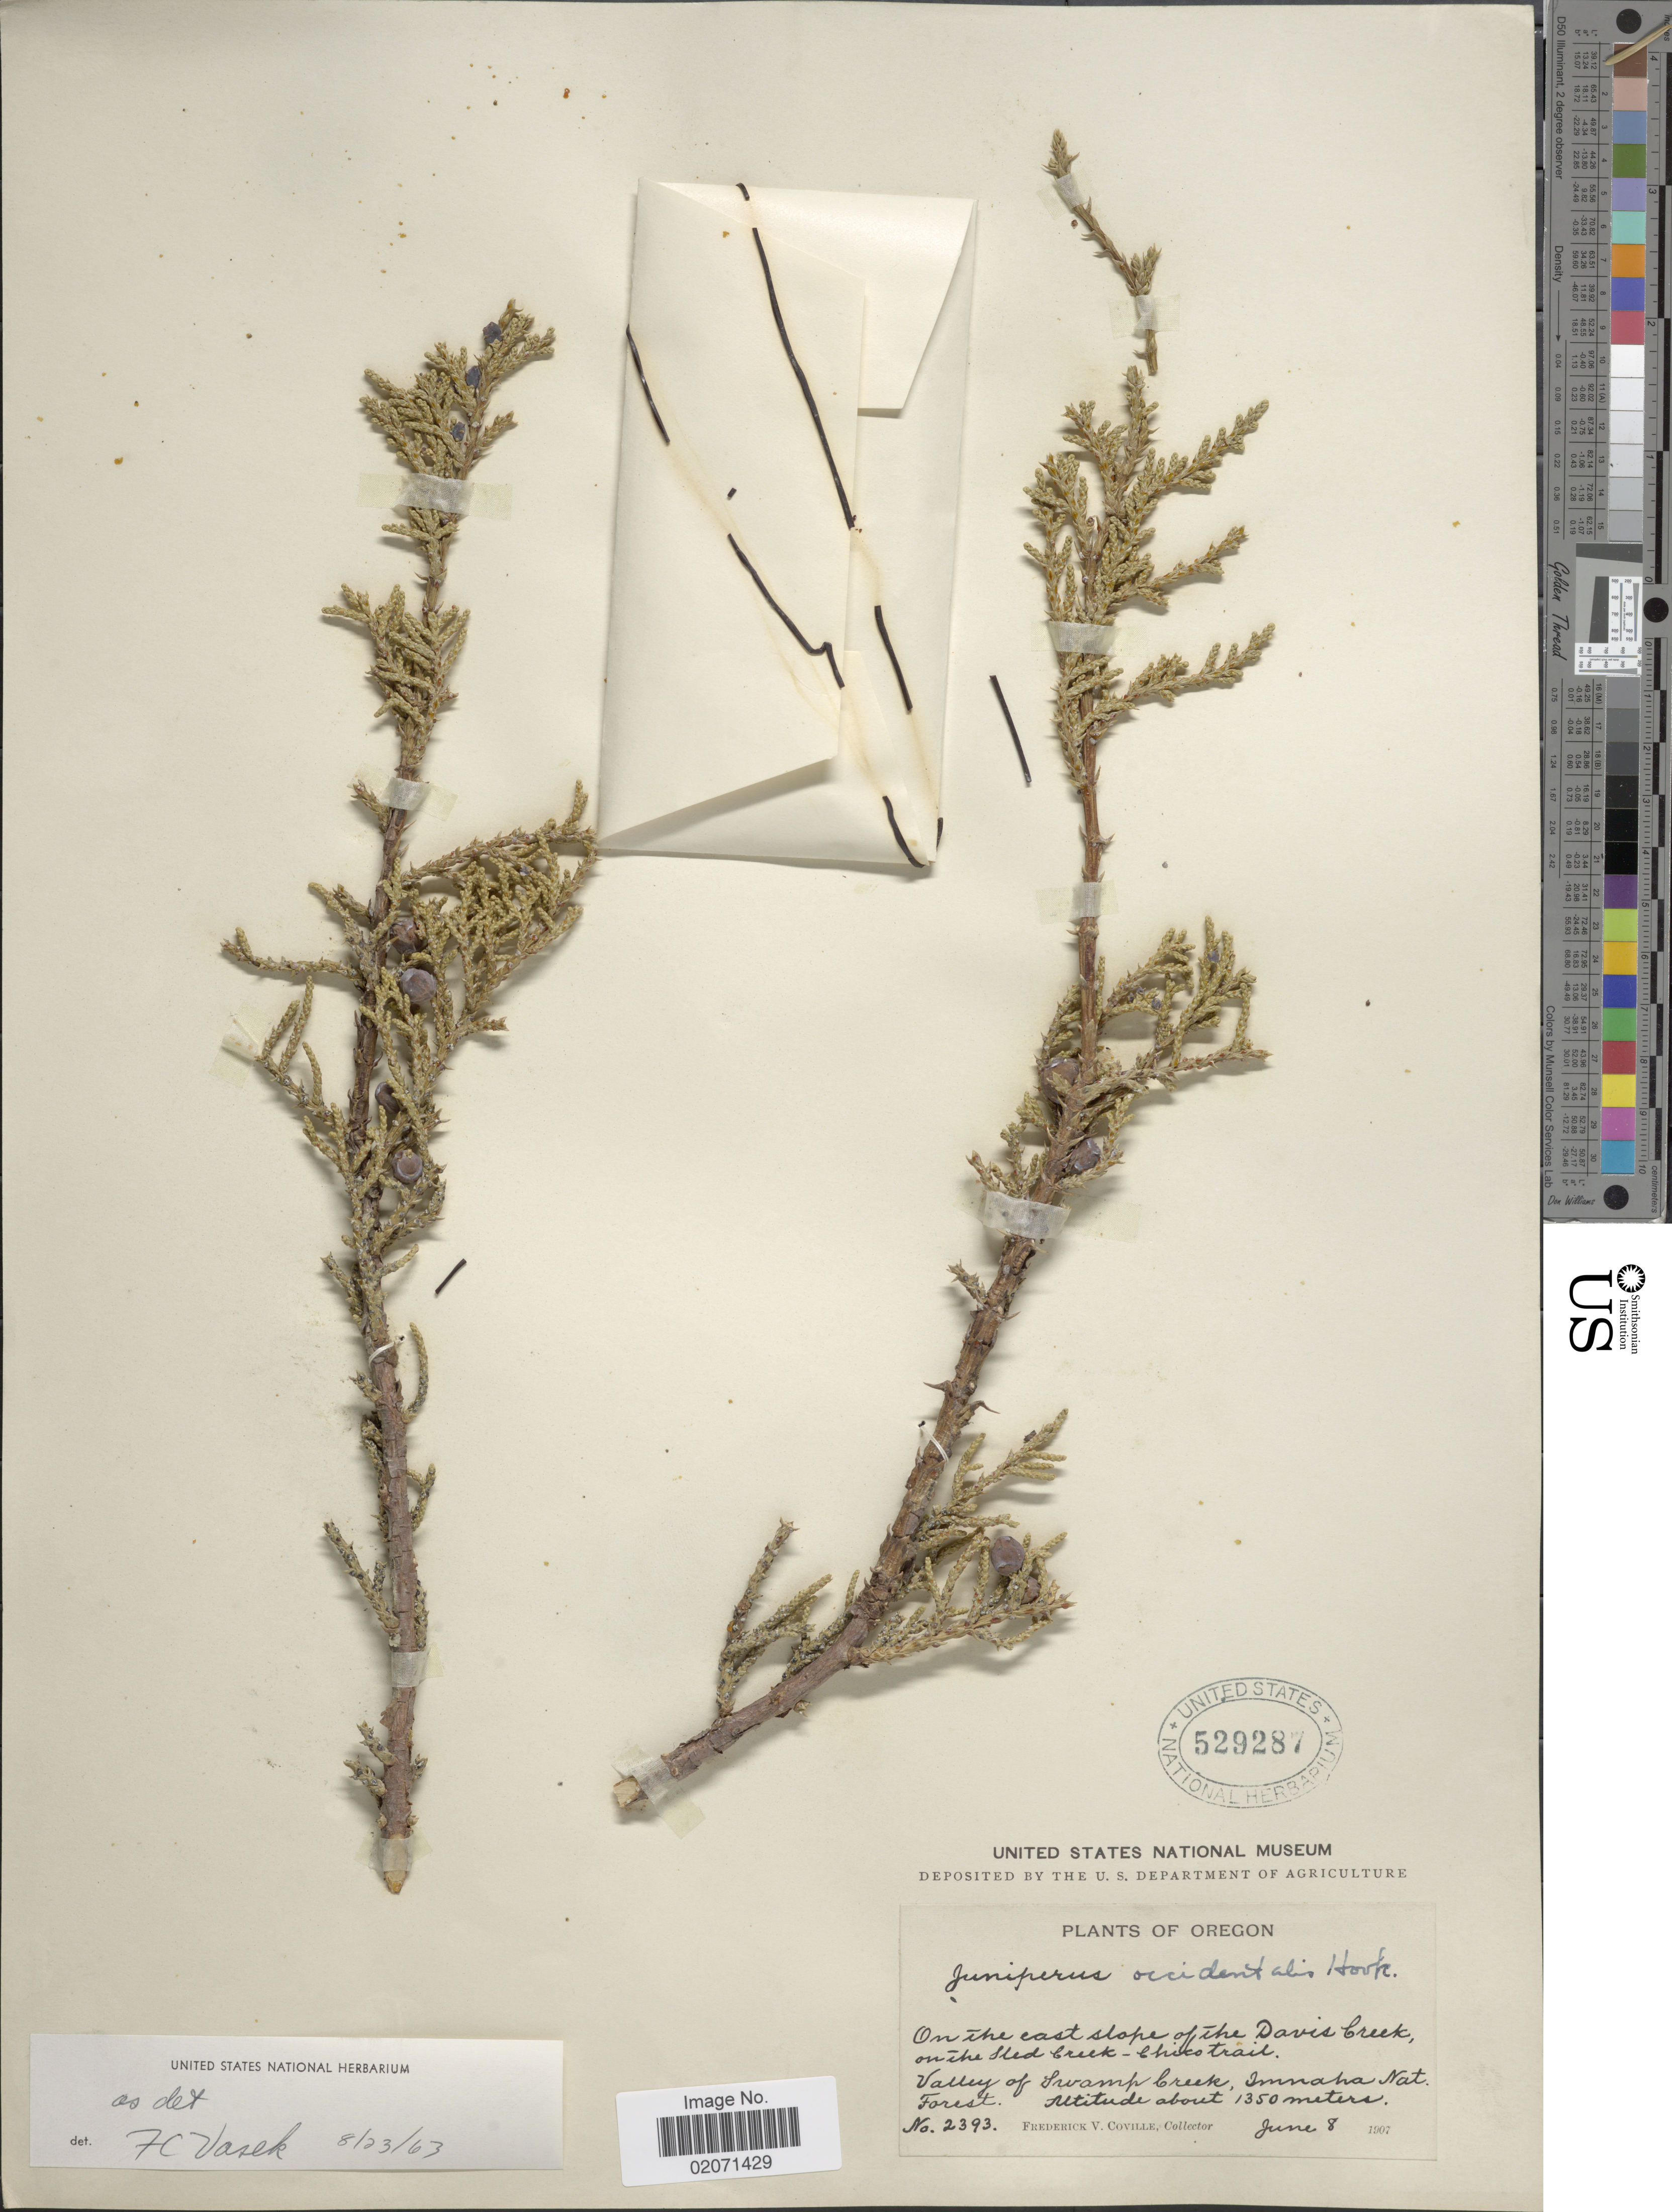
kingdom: Plantae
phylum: Tracheophyta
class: Pinopsida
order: Pinales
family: Cupressaceae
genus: Juniperus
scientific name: Juniperus occidentalis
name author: Hook.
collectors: F. V. Coville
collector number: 2393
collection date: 1907-06-08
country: United States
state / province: Oregon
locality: On the east slope of the Davis Creek, on the Sled Creek - Chico trail. Valey of Swamp Creek, Imnaha Nat. Forest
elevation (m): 1350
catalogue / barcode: US 529287